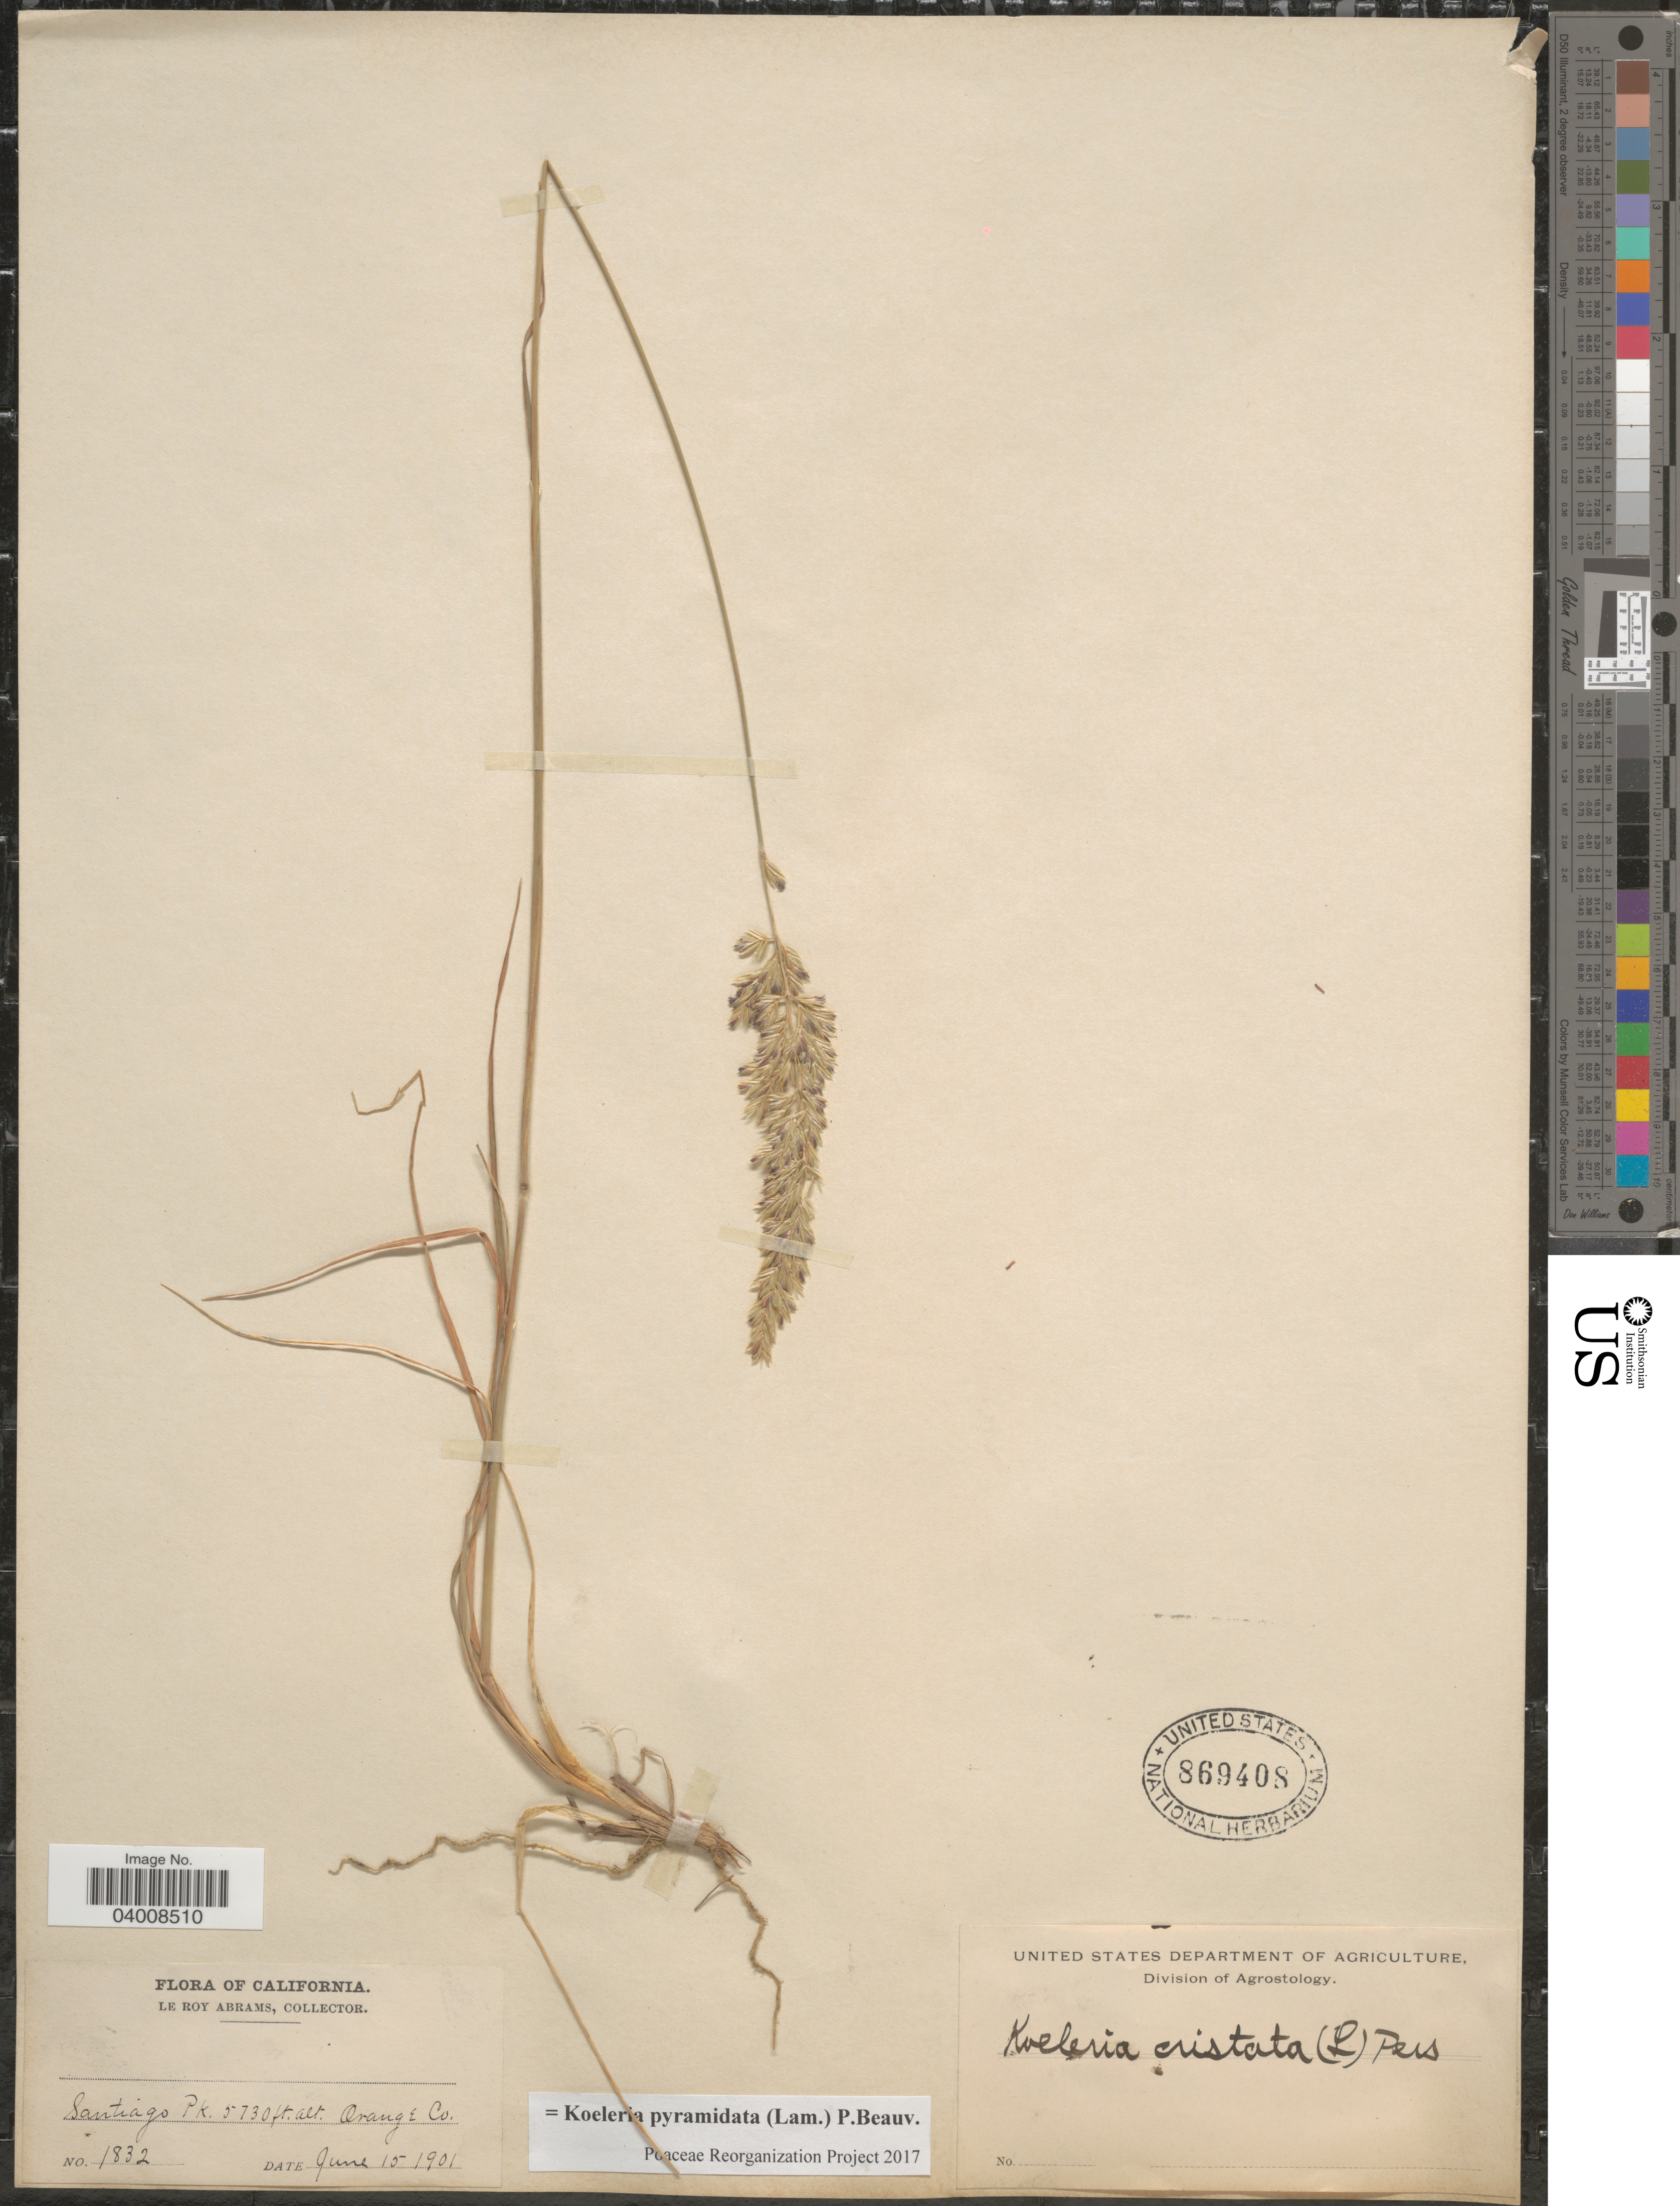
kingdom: Plantae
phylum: Tracheophyta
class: Liliopsida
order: Poales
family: Poaceae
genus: Koeleria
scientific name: Koeleria spicata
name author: (L.) Barberá et al.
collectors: L. Abrams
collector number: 1832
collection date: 1901-06-15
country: United States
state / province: California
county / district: Orange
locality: Santiago PK. Orange Co.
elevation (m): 1747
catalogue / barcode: US 869408